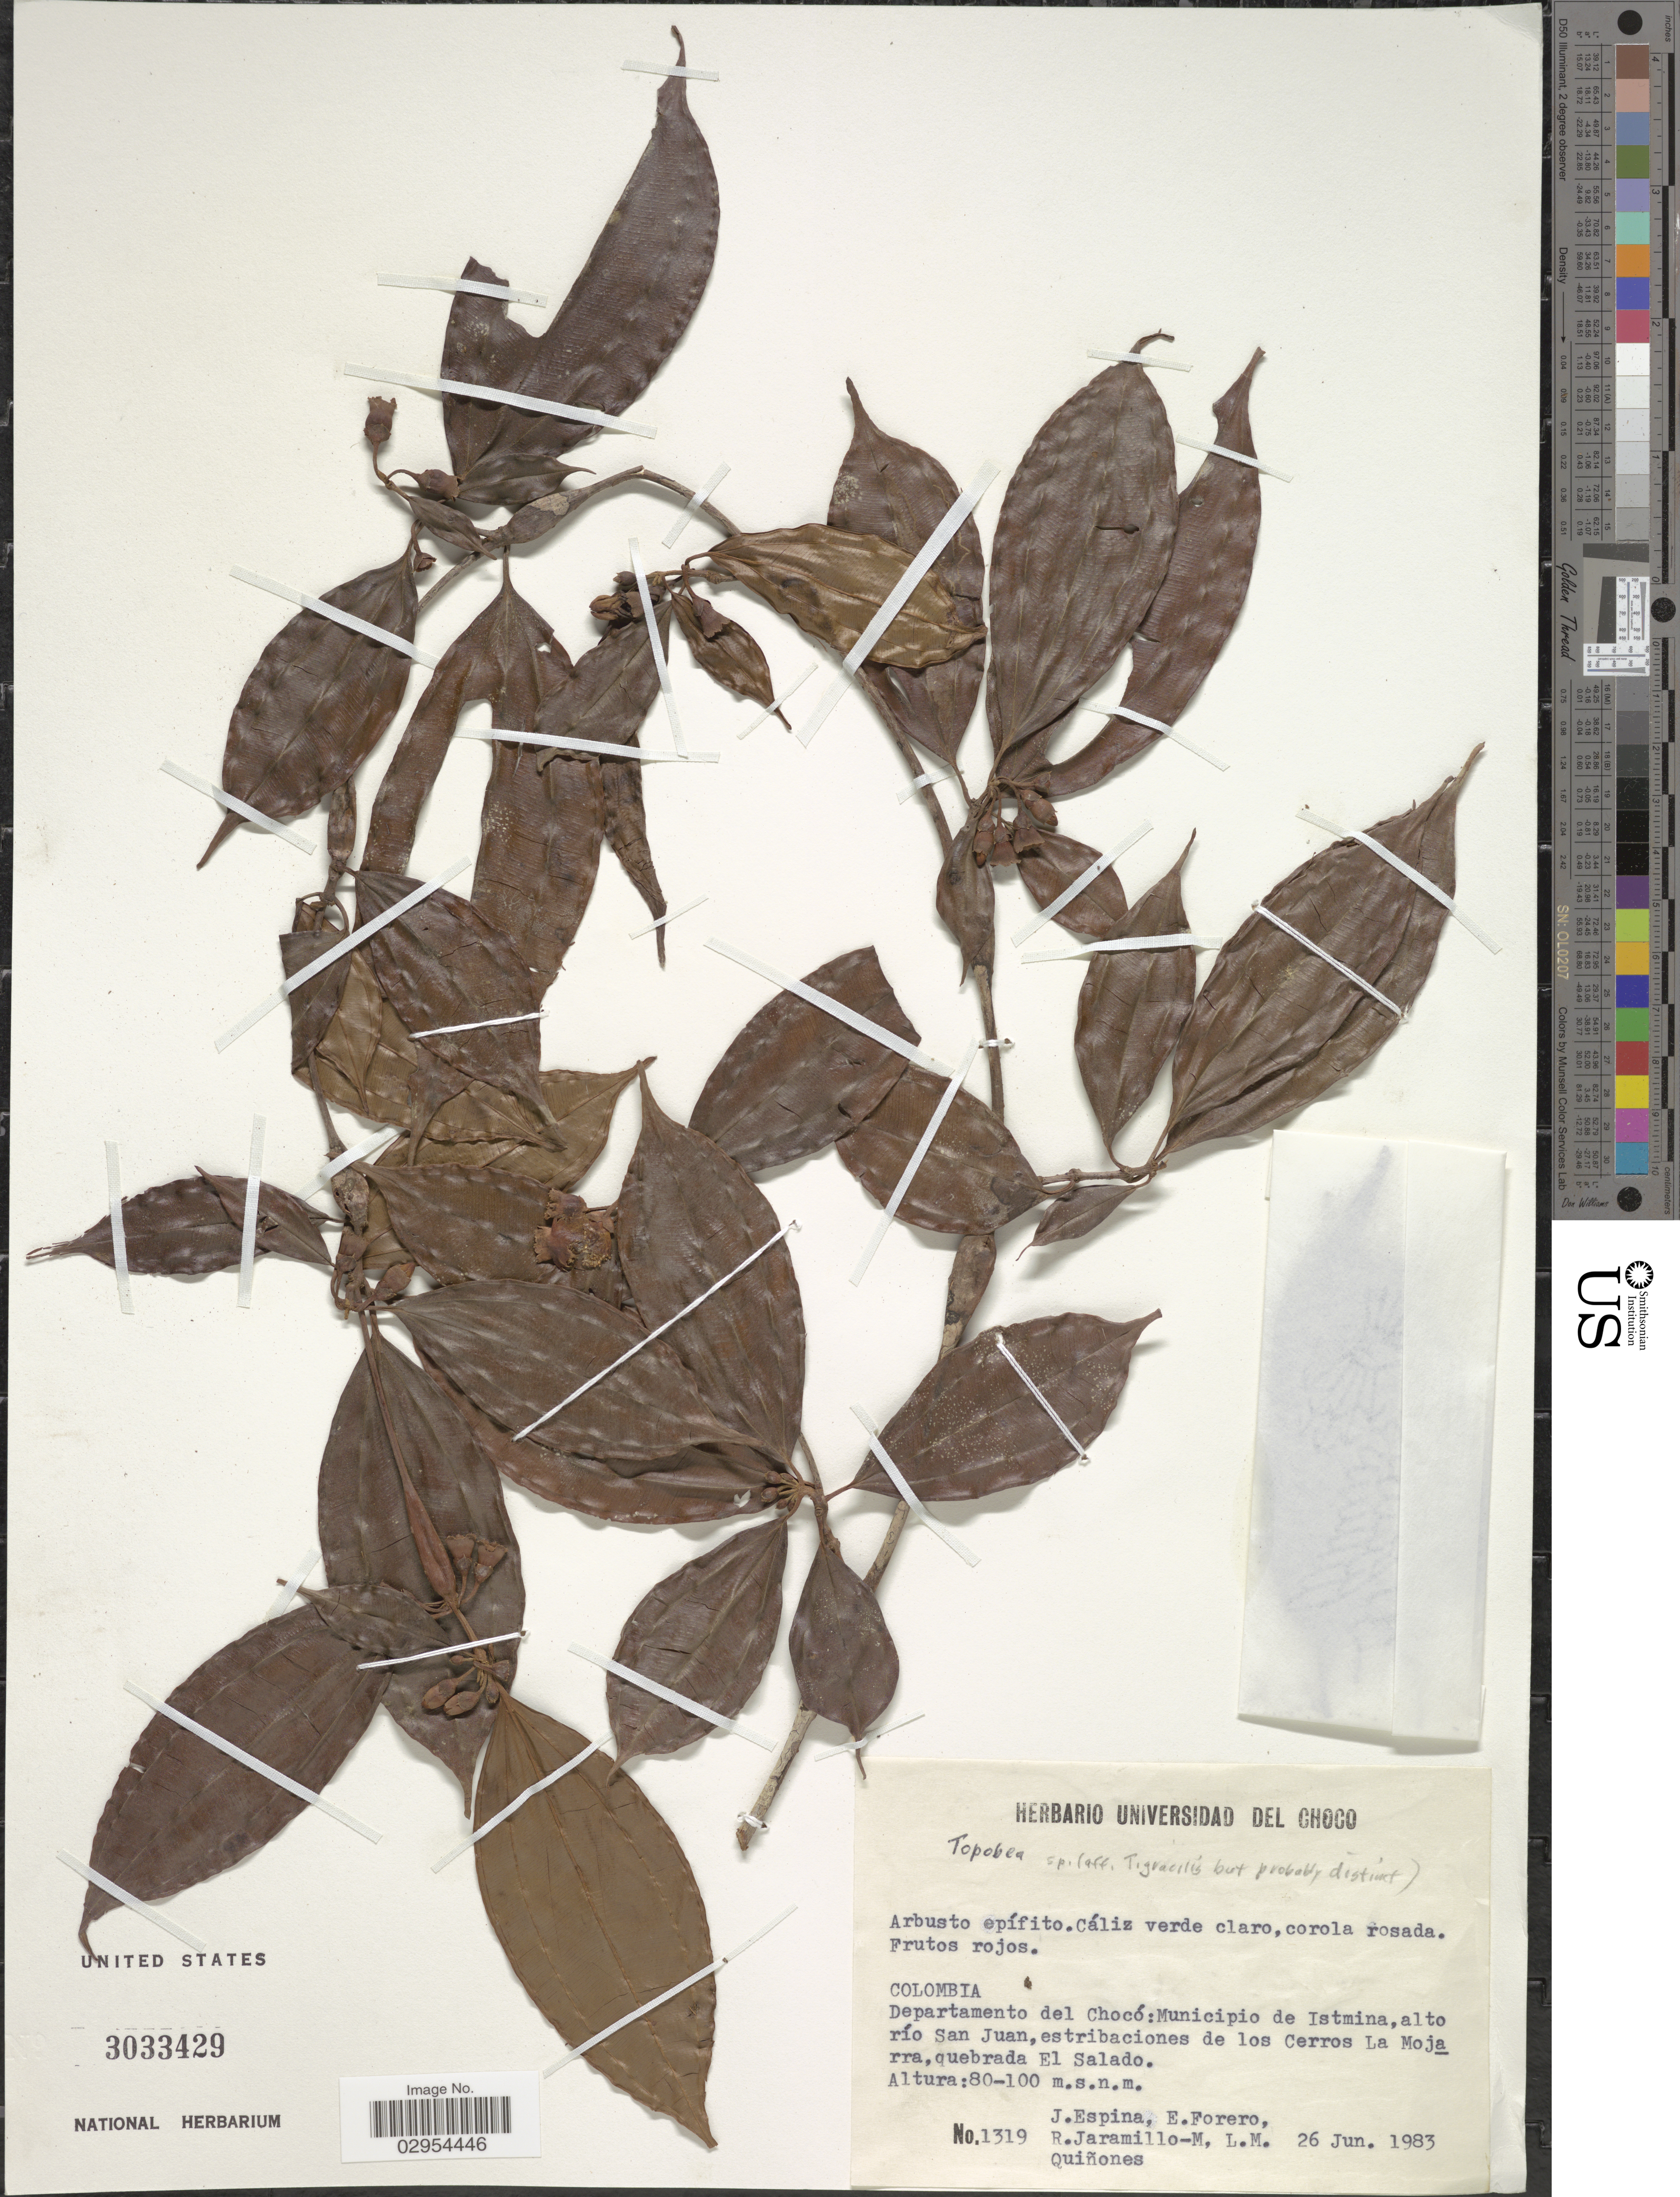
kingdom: Plantae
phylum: Tracheophyta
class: Magnoliopsida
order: Myrtales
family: Melastomataceae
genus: Topobea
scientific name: Topobea sp.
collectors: J. Espina, E. Forero, R. Jaramillo M. & L. Quiñones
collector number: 1319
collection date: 1983-06-26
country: Colombia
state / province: Chocó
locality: Departamento del Chocó: Municipio de Istmina, alto río San Juan, estribaciones de los Cerros La Mojarra, quebrada El Salado.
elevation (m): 80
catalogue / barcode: US 3033429